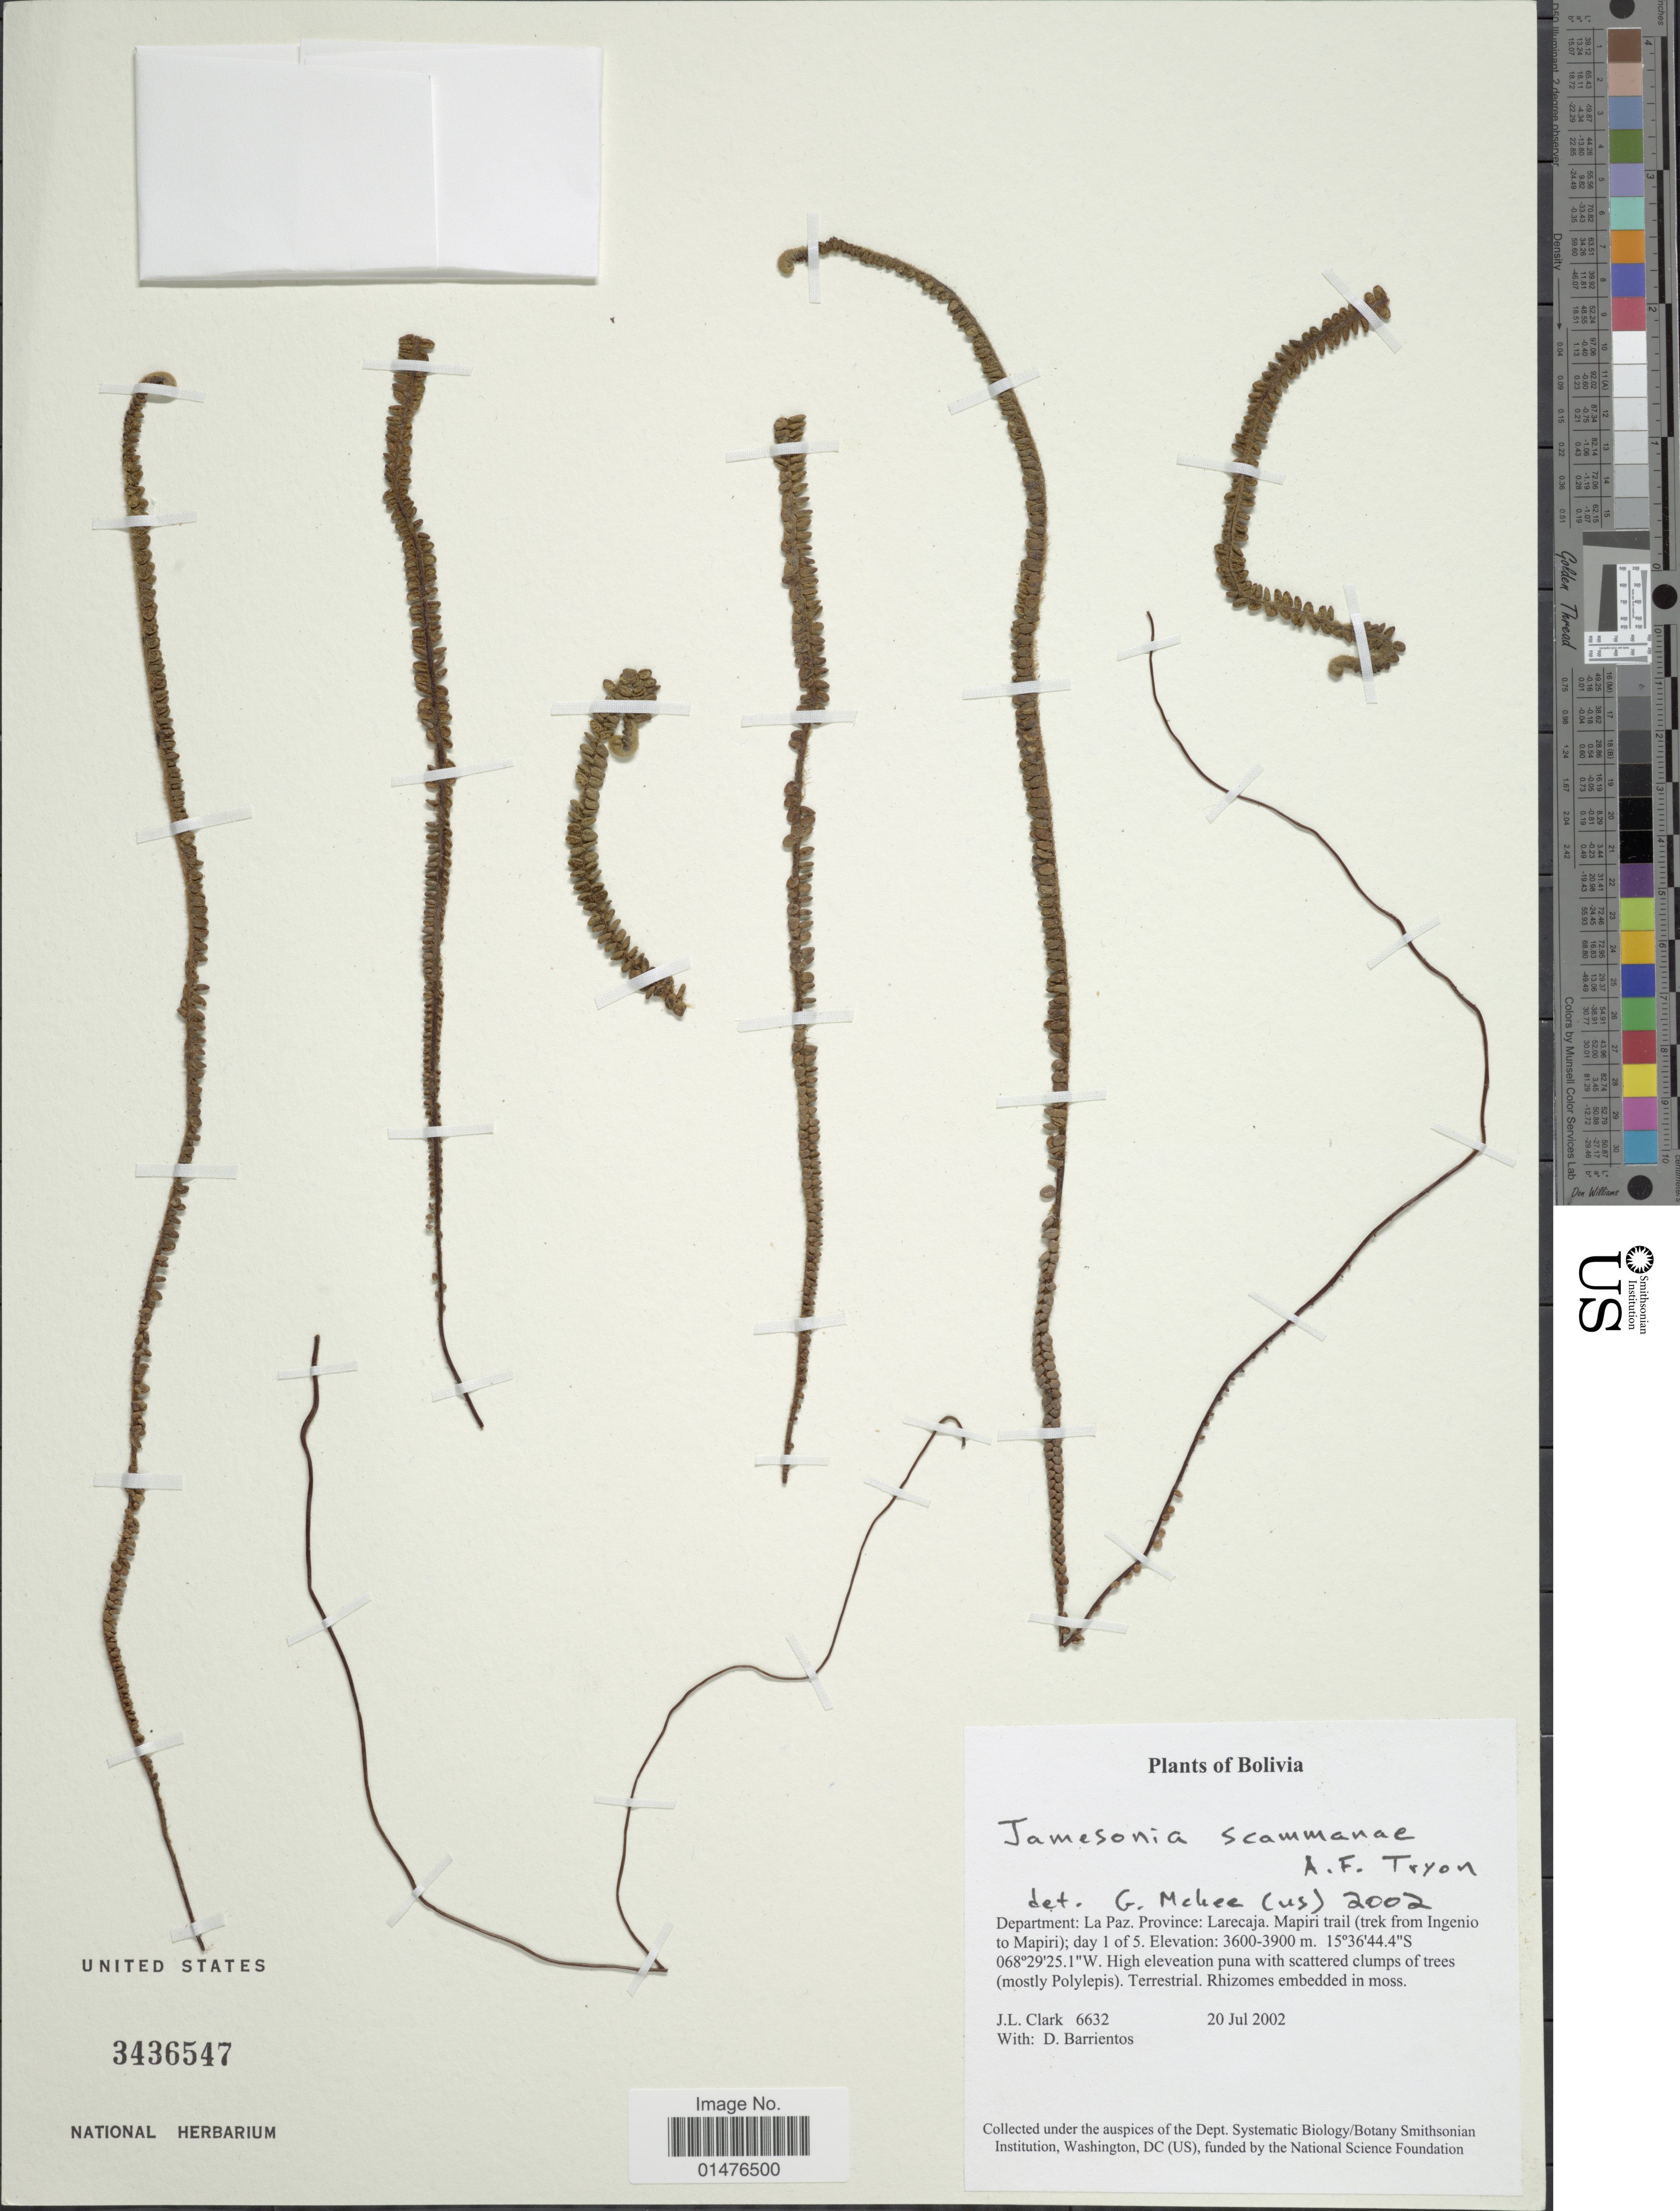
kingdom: Plantae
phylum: Tracheophyta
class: Polypodiopsida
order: Polypodiales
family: Pteridaceae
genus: Jamesonia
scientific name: Jamesonia scammanae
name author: A.F. Tryon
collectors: J. L. Clark & D. Barrientos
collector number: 6632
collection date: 2002-07-20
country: Bolivia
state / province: La Paz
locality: Larecaja, Mapiri trail (trek fromIngenio to Mapiri); day 1 of 5.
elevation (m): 3600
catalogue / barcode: US 3436547